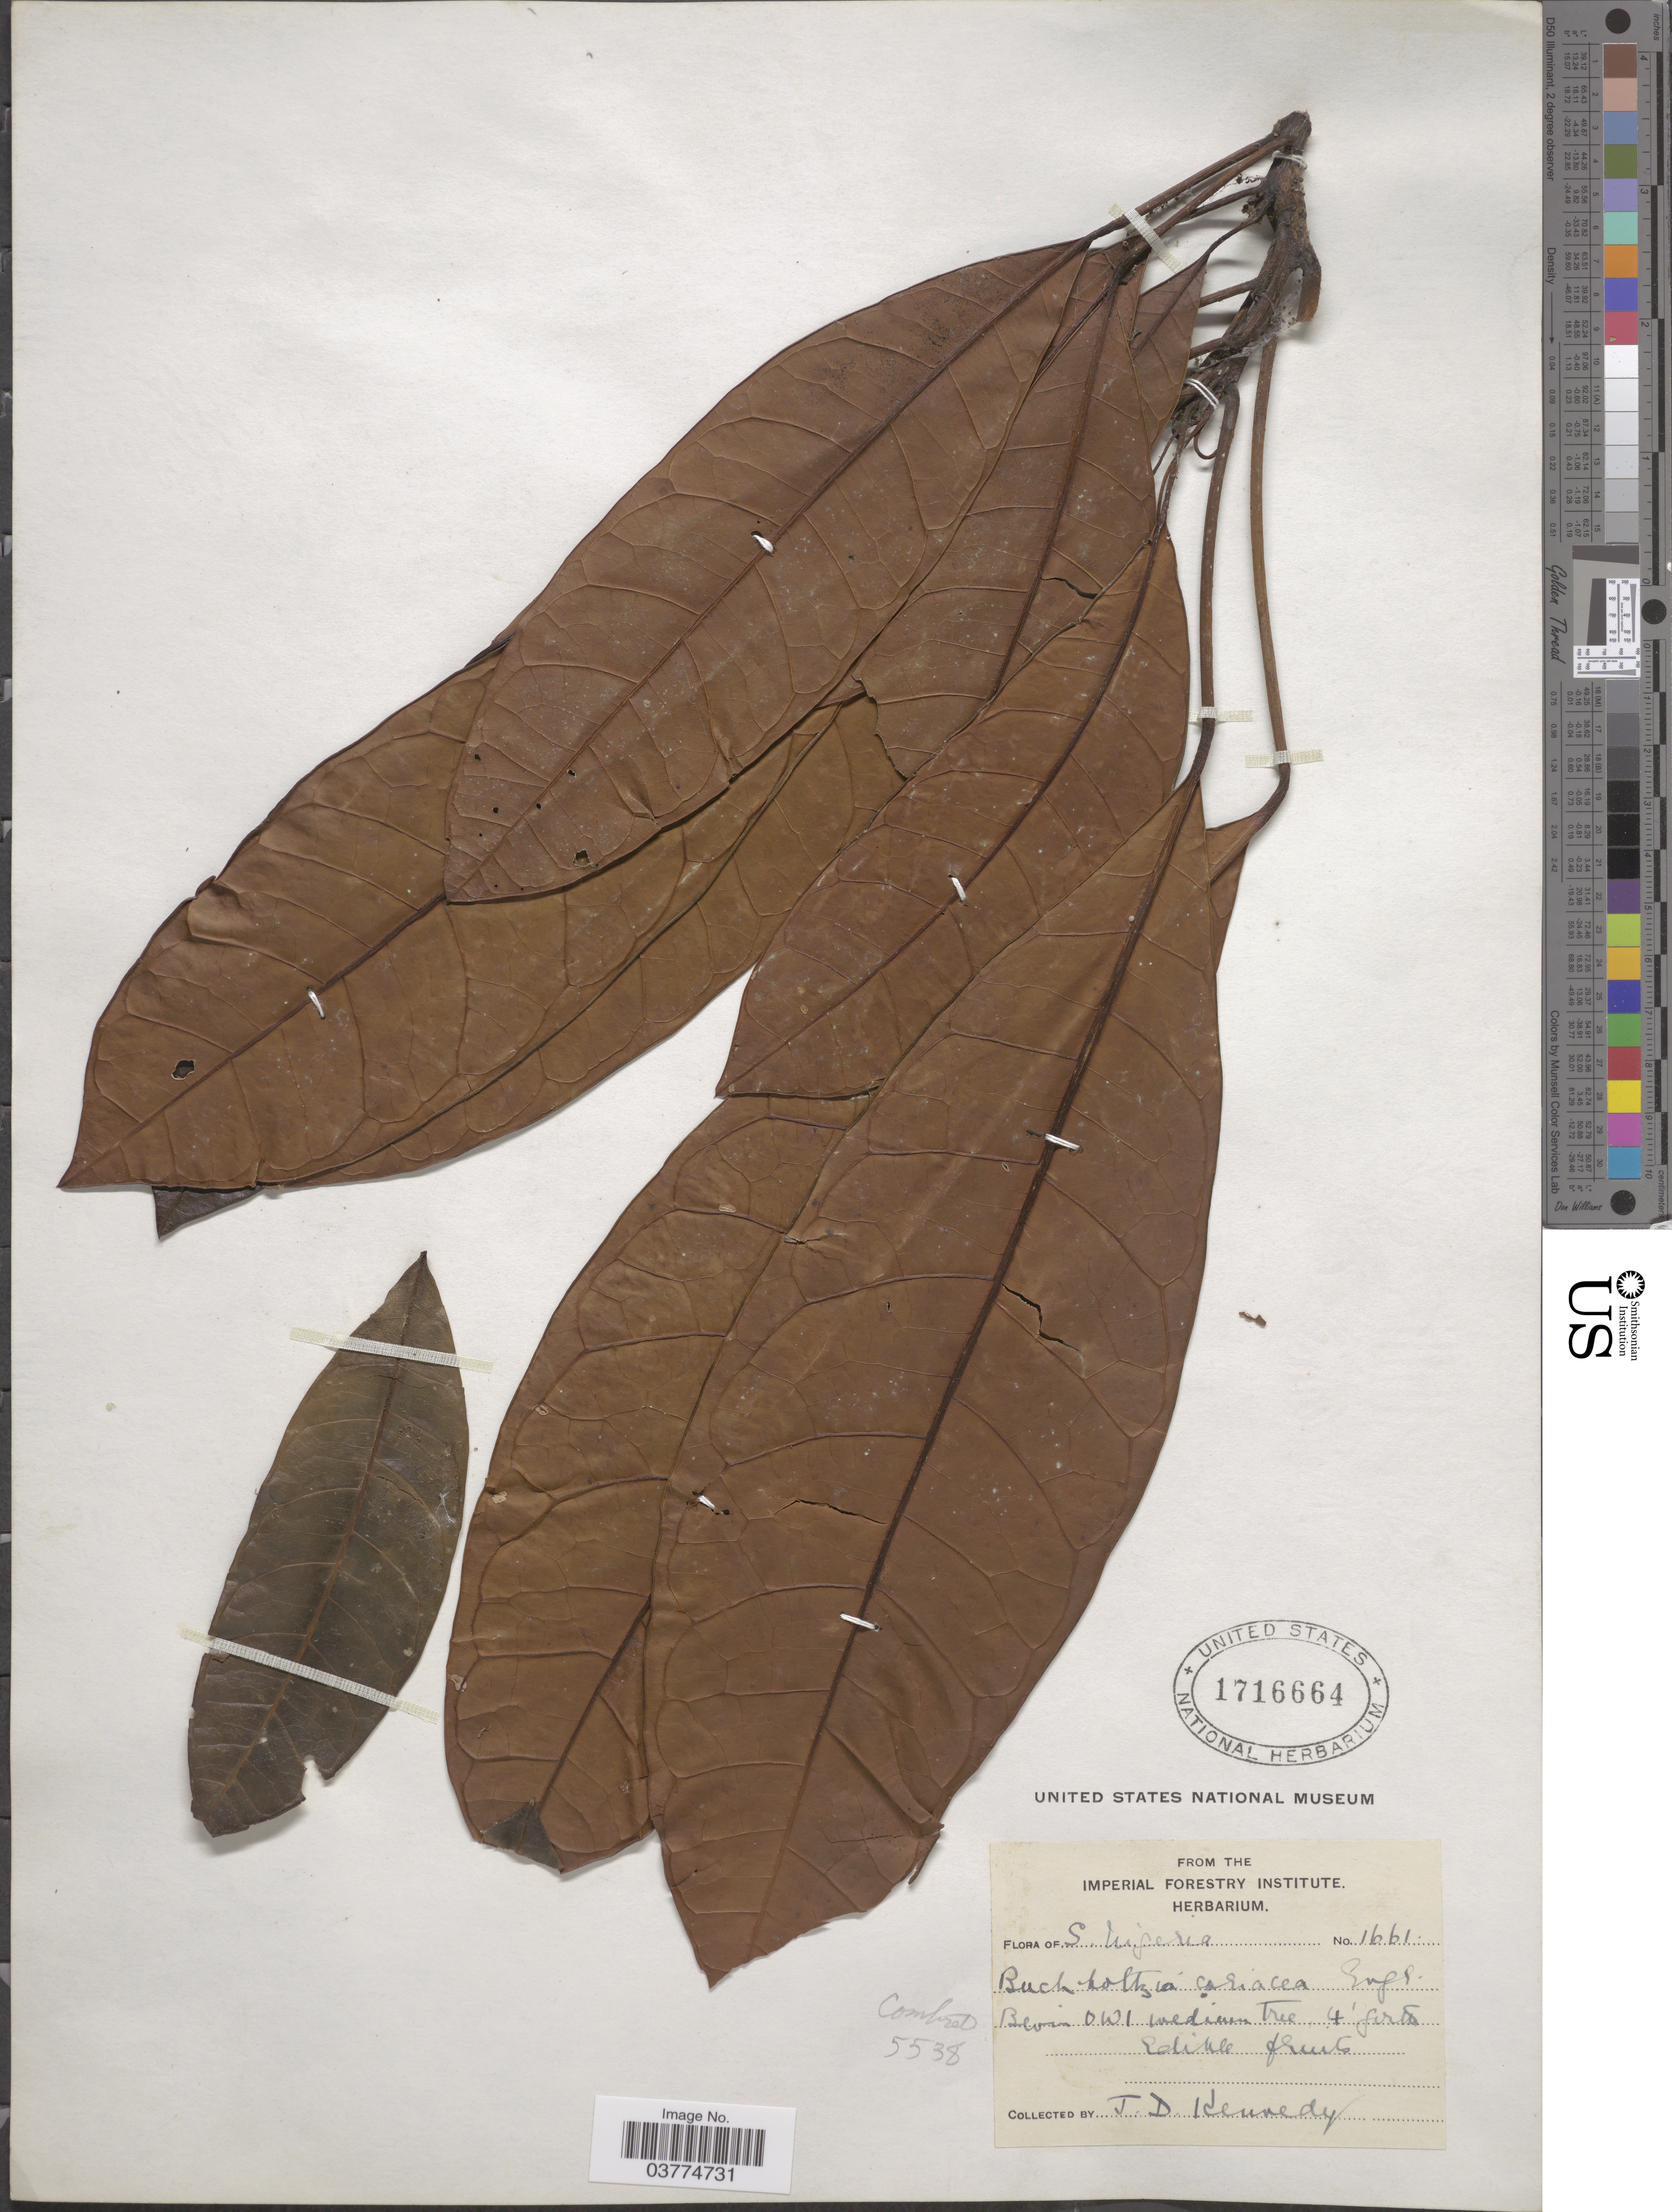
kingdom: Plantae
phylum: Tracheophyta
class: Magnoliopsida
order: Brassicales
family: Capparaceae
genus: Buchholzia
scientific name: Buchholzia coriacea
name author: Engl.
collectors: J. D. Kennedy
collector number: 1661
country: Nigeria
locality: S. Nigeria.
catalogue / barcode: US 1716664